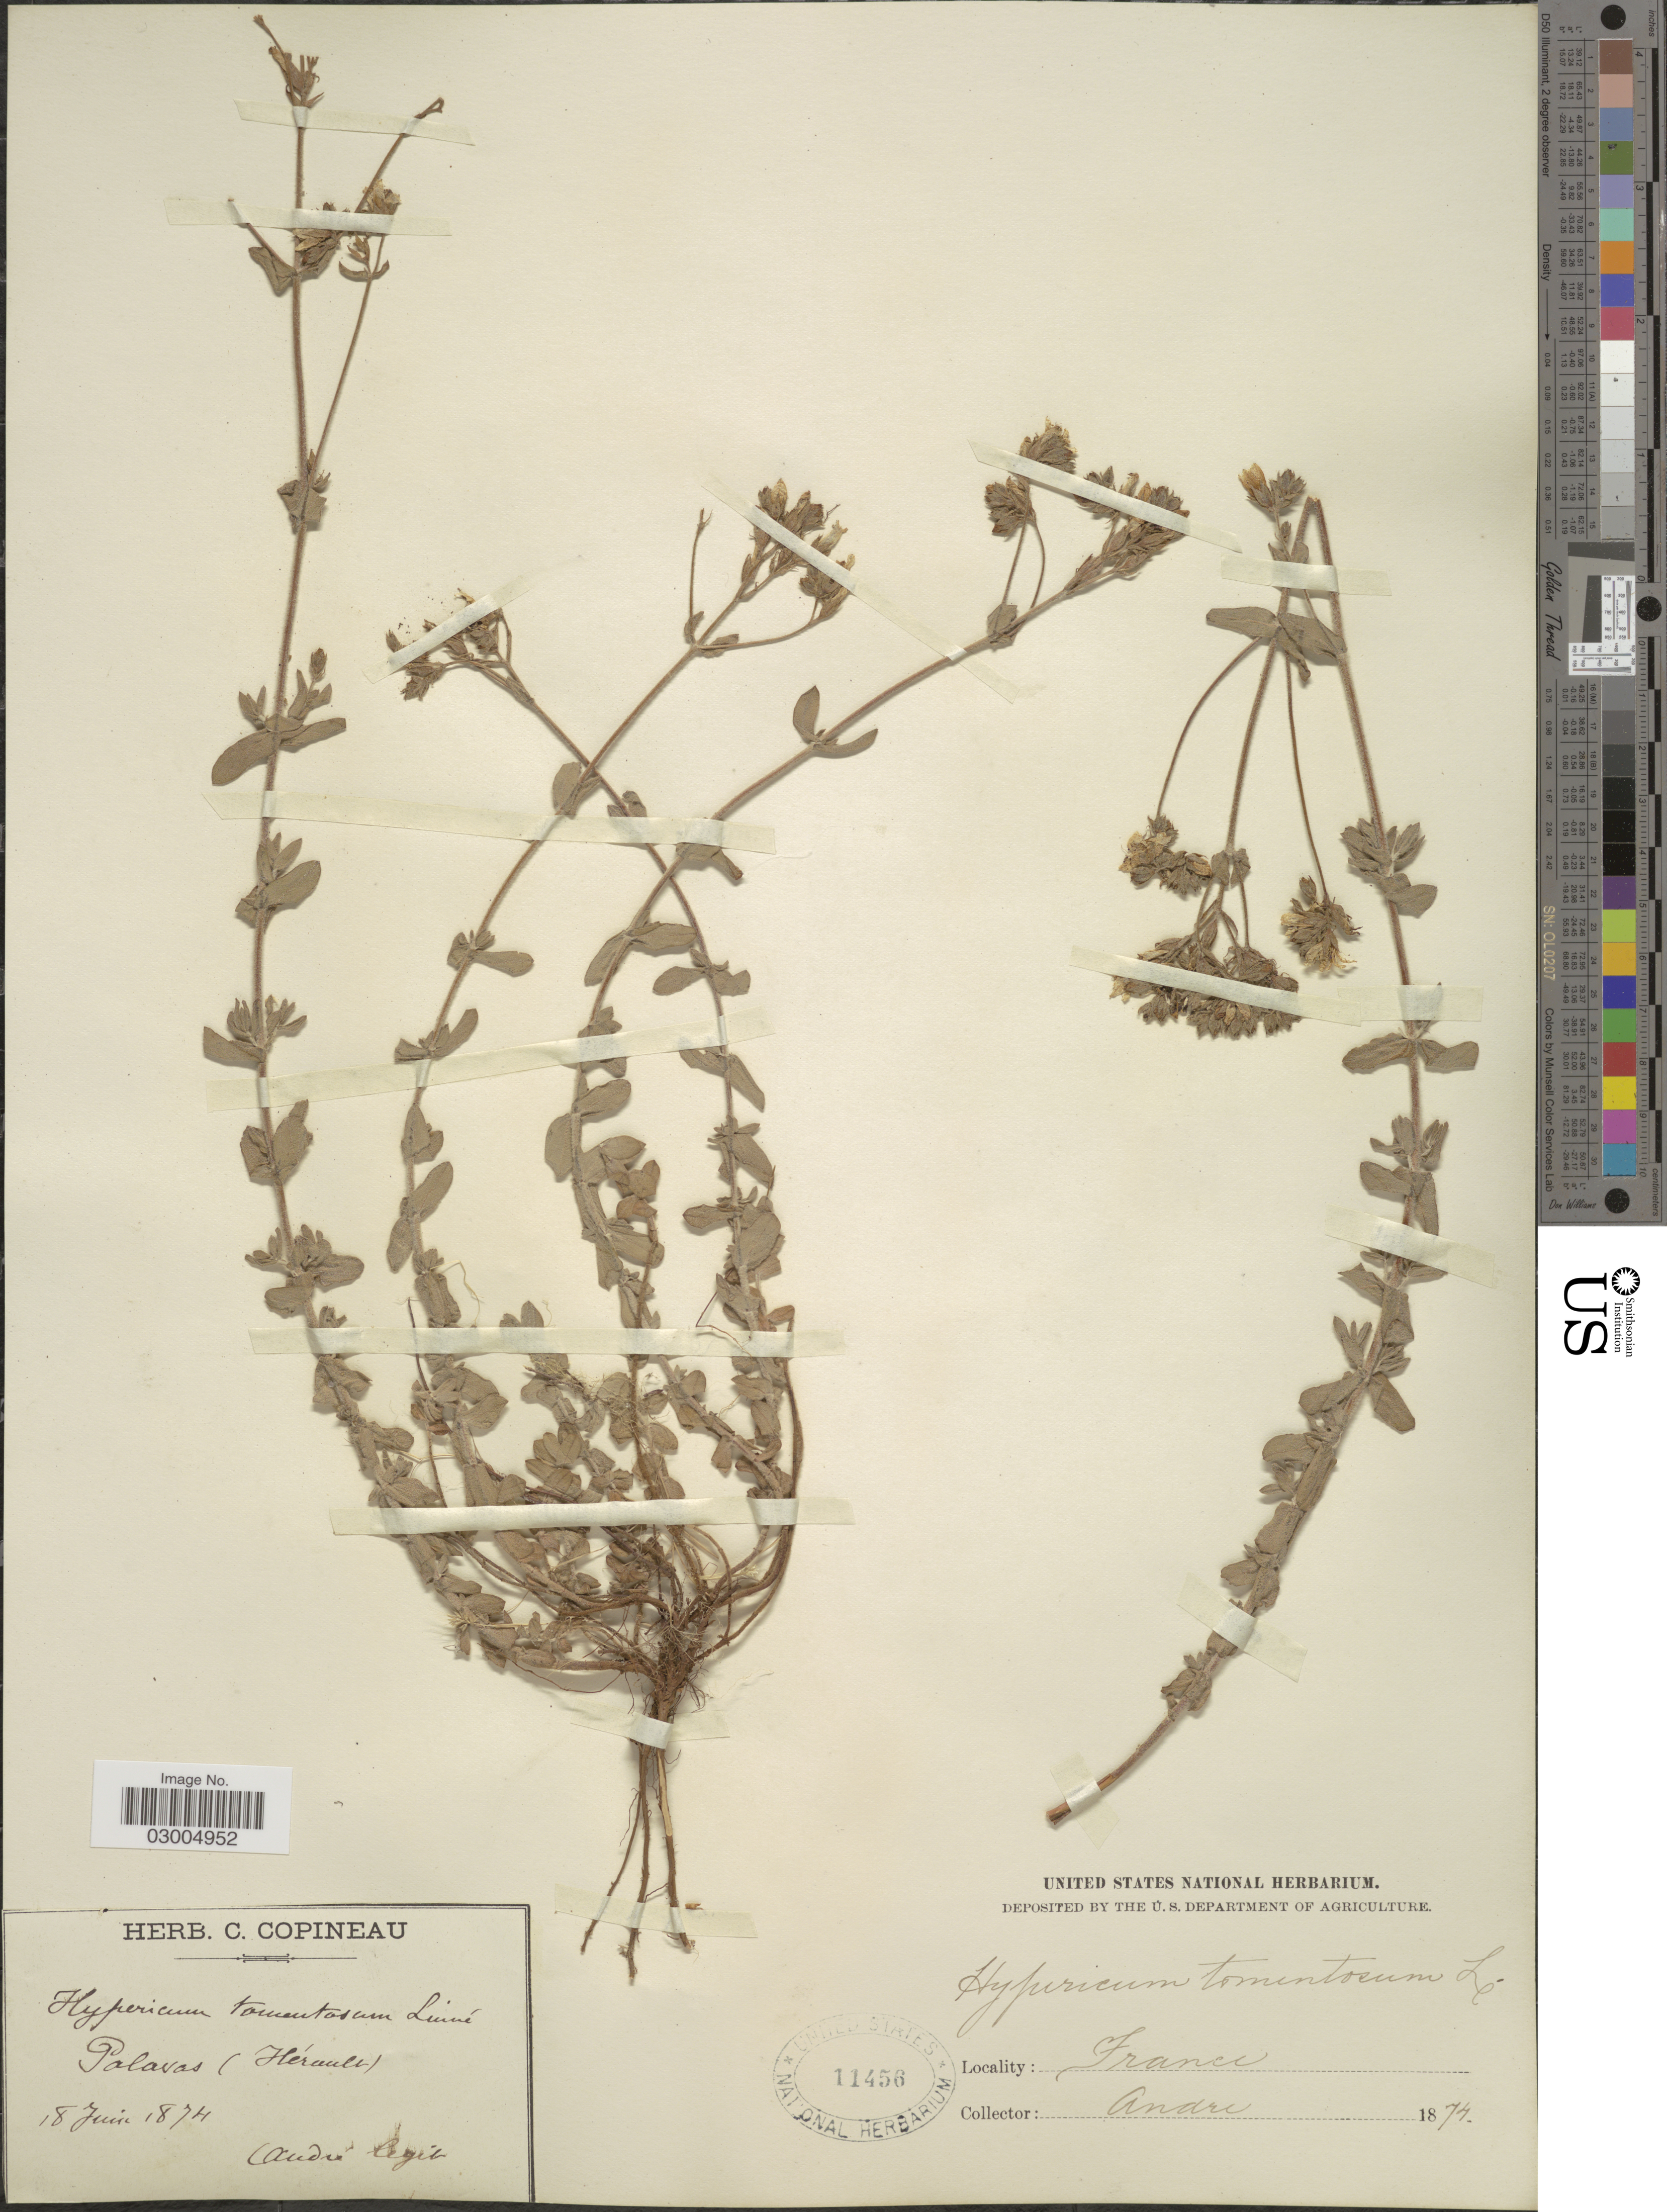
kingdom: Plantae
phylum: Tracheophyta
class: Magnoliopsida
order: Malpighiales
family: Hypericaceae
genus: Hypericum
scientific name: Hypericum tomentosum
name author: L.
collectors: André, --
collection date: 1874-06-18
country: France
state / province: Occitanie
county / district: Hérault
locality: Palavas (Hérault).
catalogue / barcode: US 11456